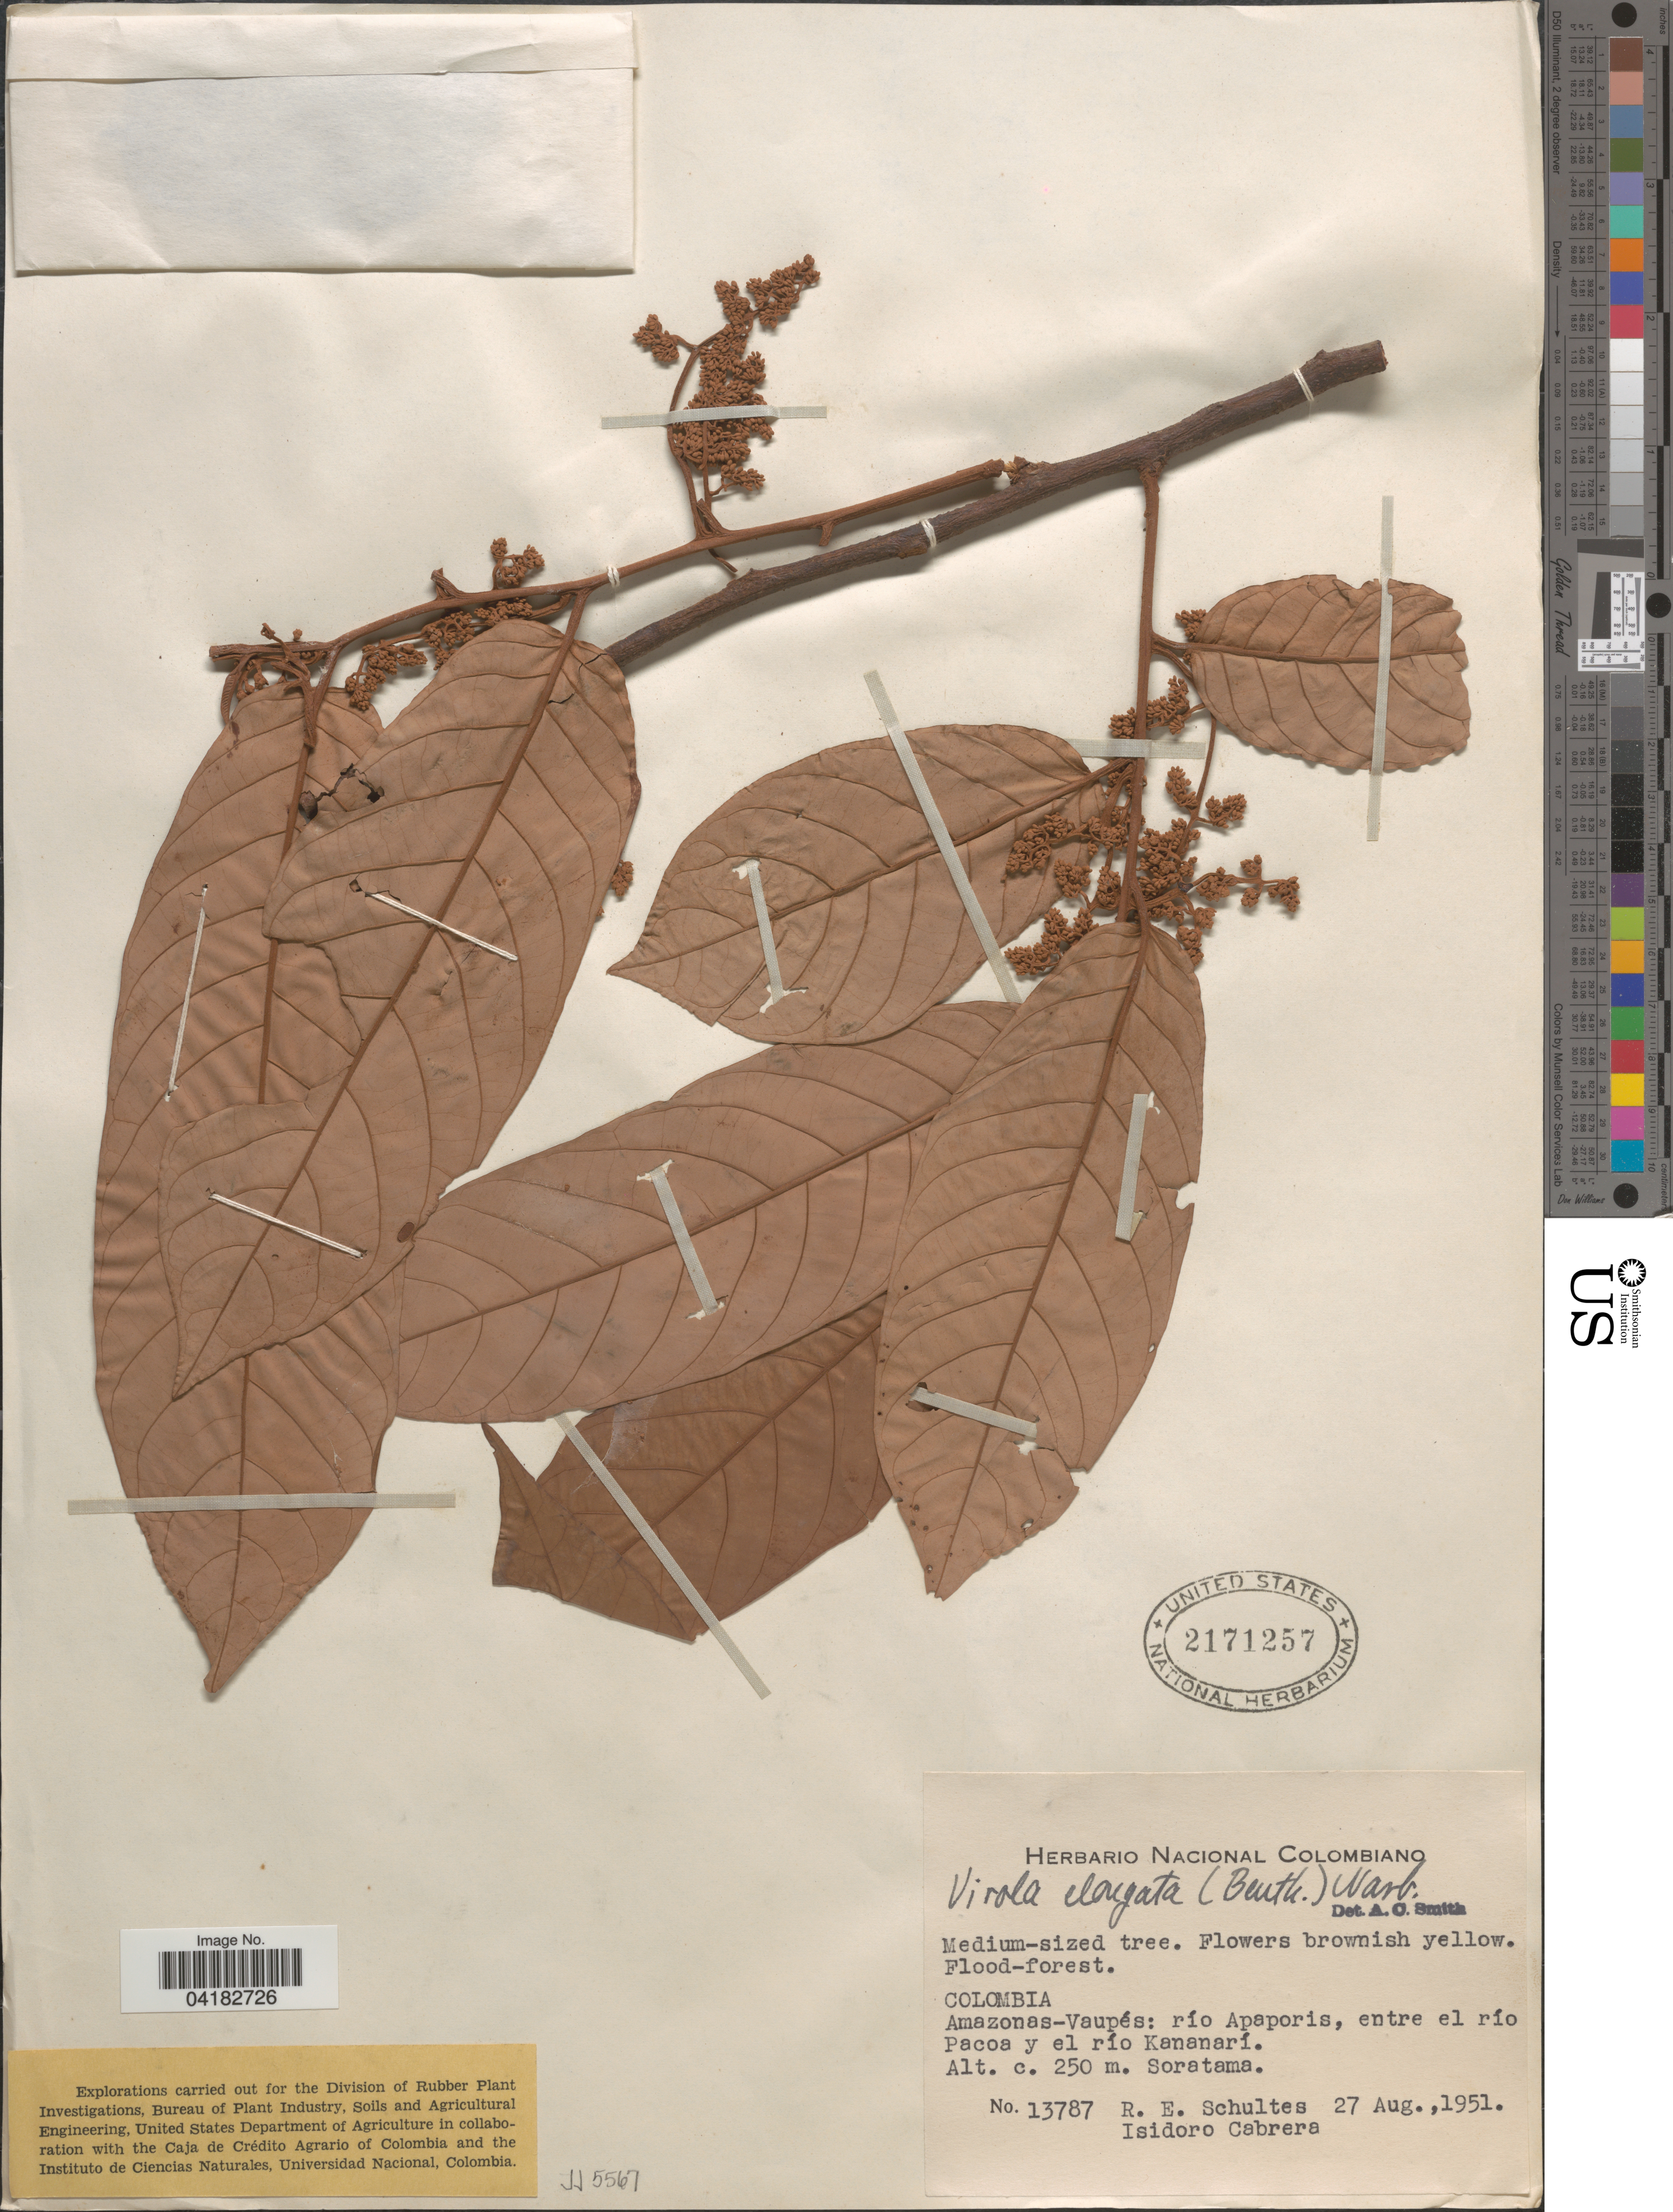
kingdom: Plantae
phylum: Tracheophyta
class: Magnoliopsida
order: Magnoliales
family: Myristicaceae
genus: Virola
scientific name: Virola elongata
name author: (Benth.) Warb.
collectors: R. E. Schultes & I. Cabrera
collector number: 13787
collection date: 1951-08-27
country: Colombia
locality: Amazonas-Vaupés: río Apaporis, entre el río Pacoa y el río Kananarí. Soratama.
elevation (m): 250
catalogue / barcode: US 2171257